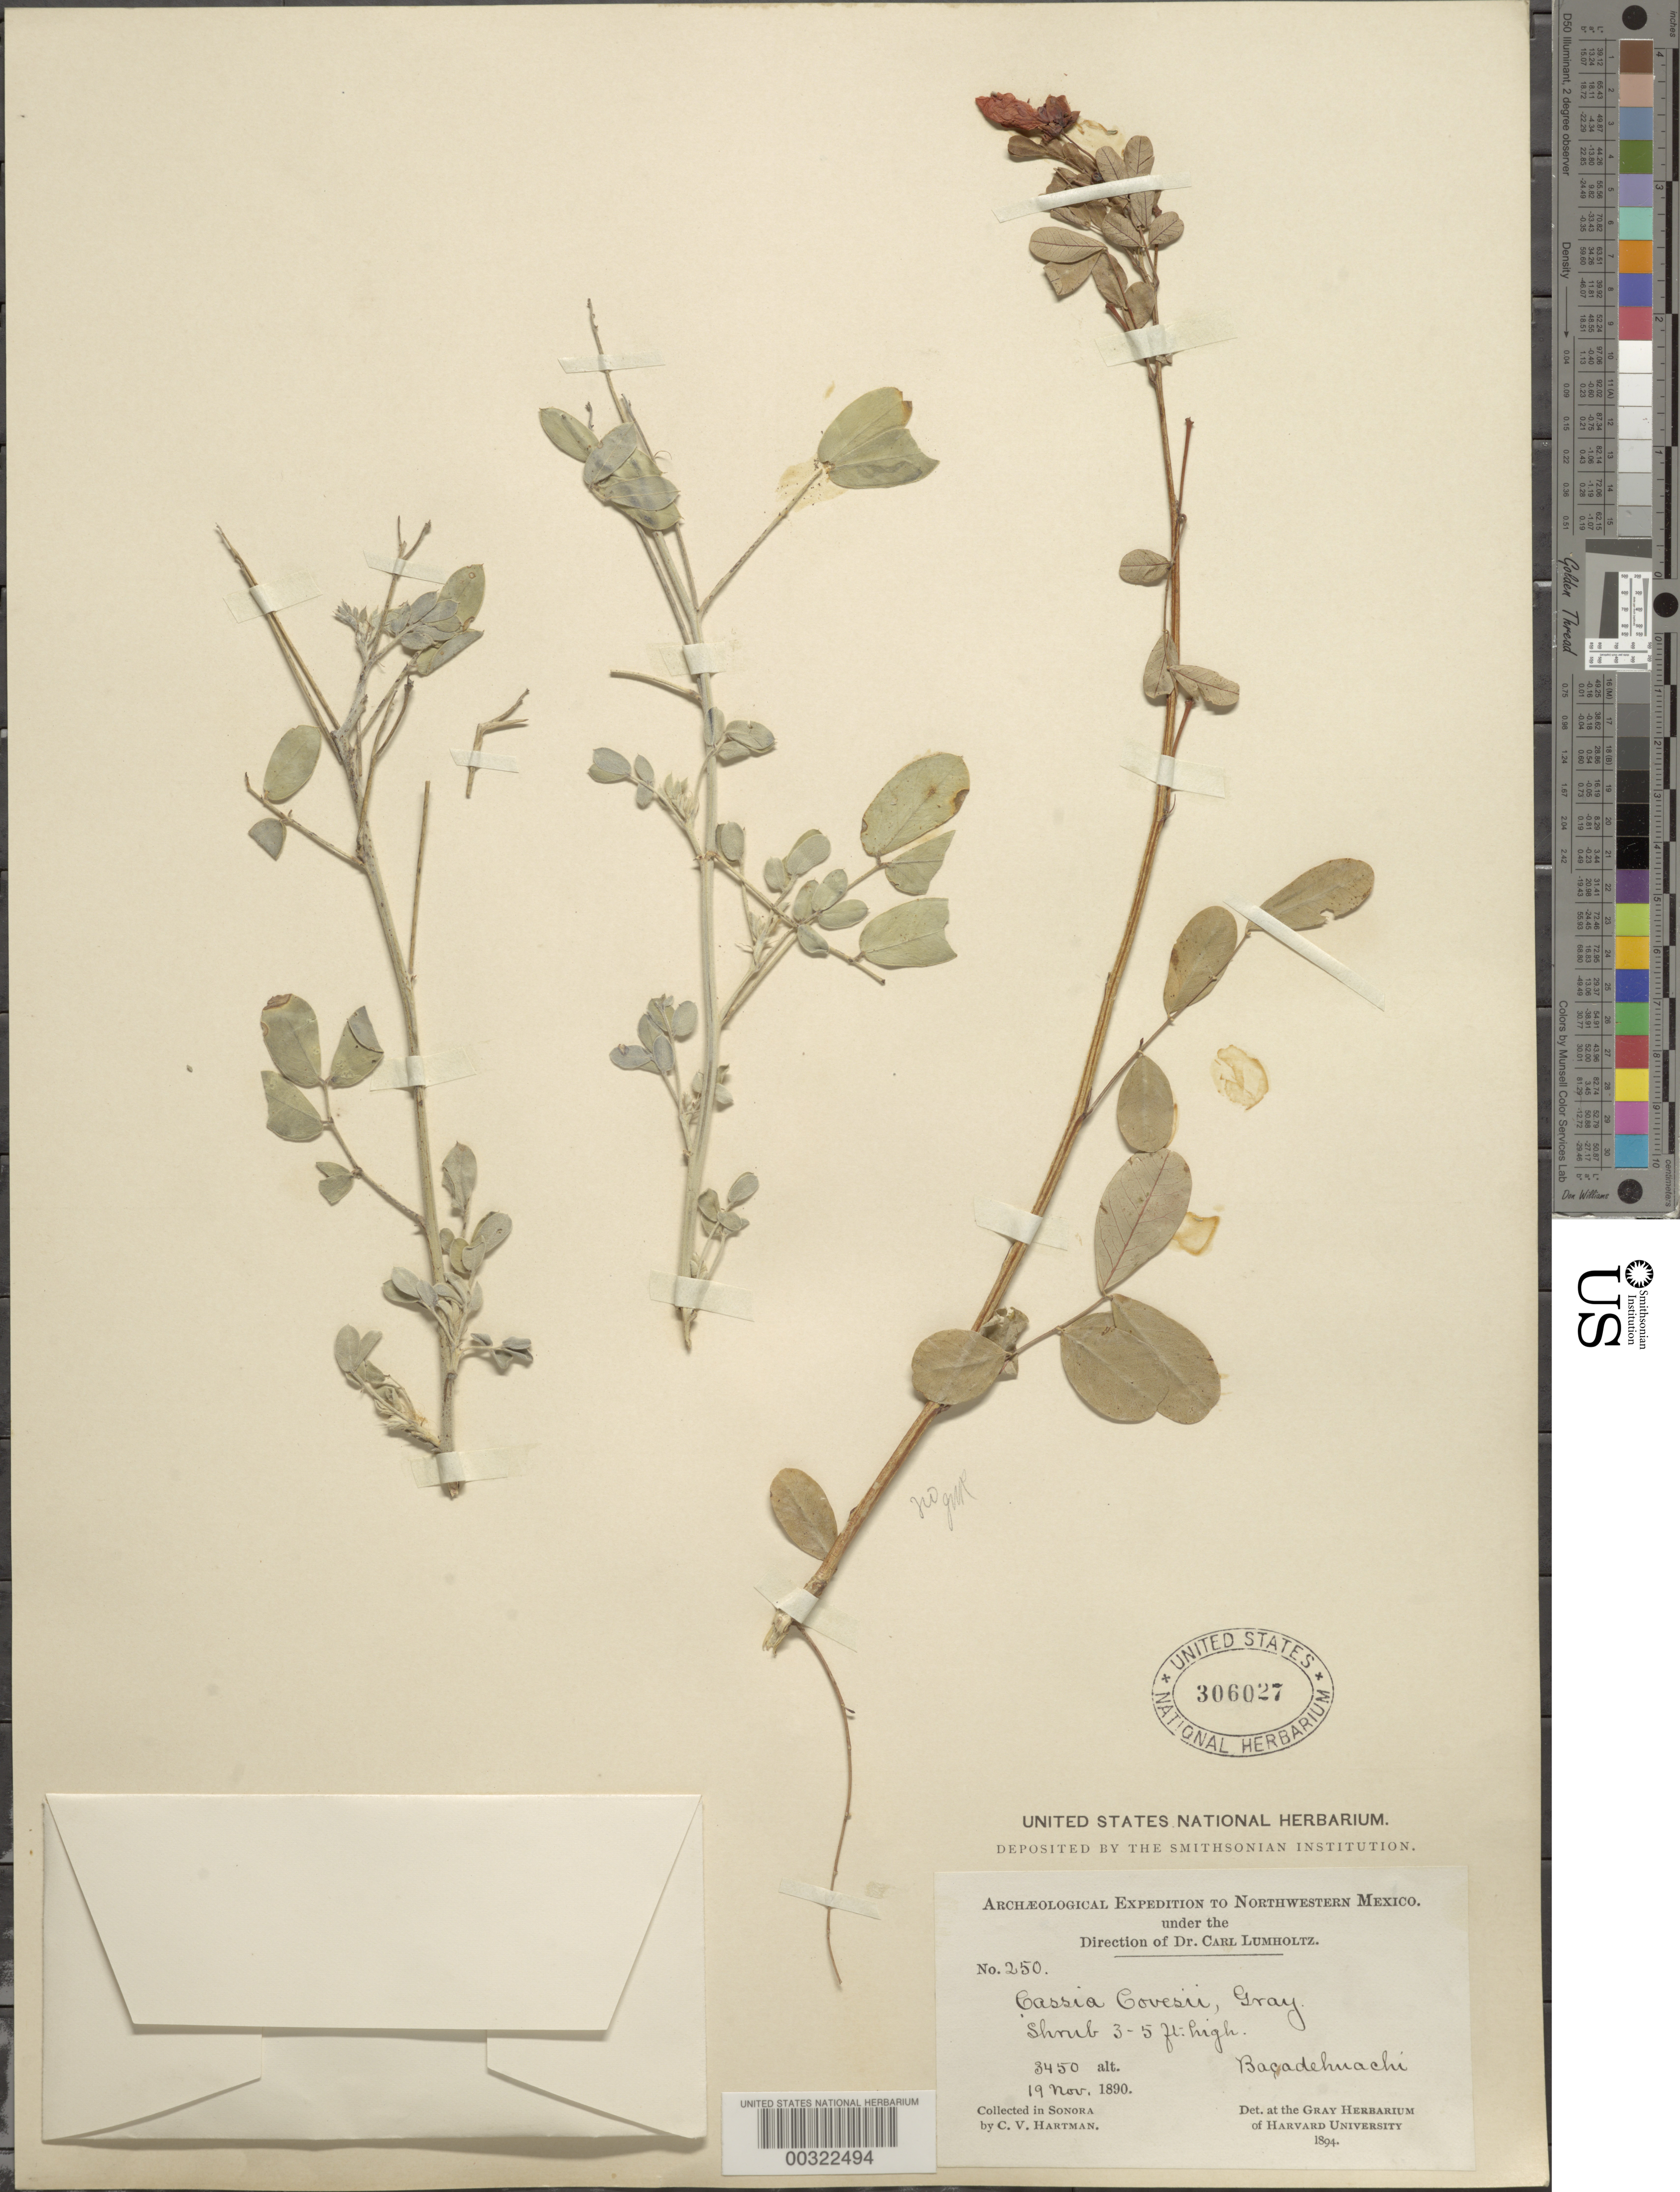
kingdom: Plantae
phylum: Tracheophyta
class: Magnoliopsida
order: Fabales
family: Fabaceae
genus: Senna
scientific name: Senna covesii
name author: (A. Gray) H.S. Irwin & Barneby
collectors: C. V. Hartman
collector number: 250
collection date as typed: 12 Nov 1890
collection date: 1890-11-12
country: Mexico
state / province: Sonora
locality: Bacadehuachi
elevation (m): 1052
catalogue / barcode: US 306027